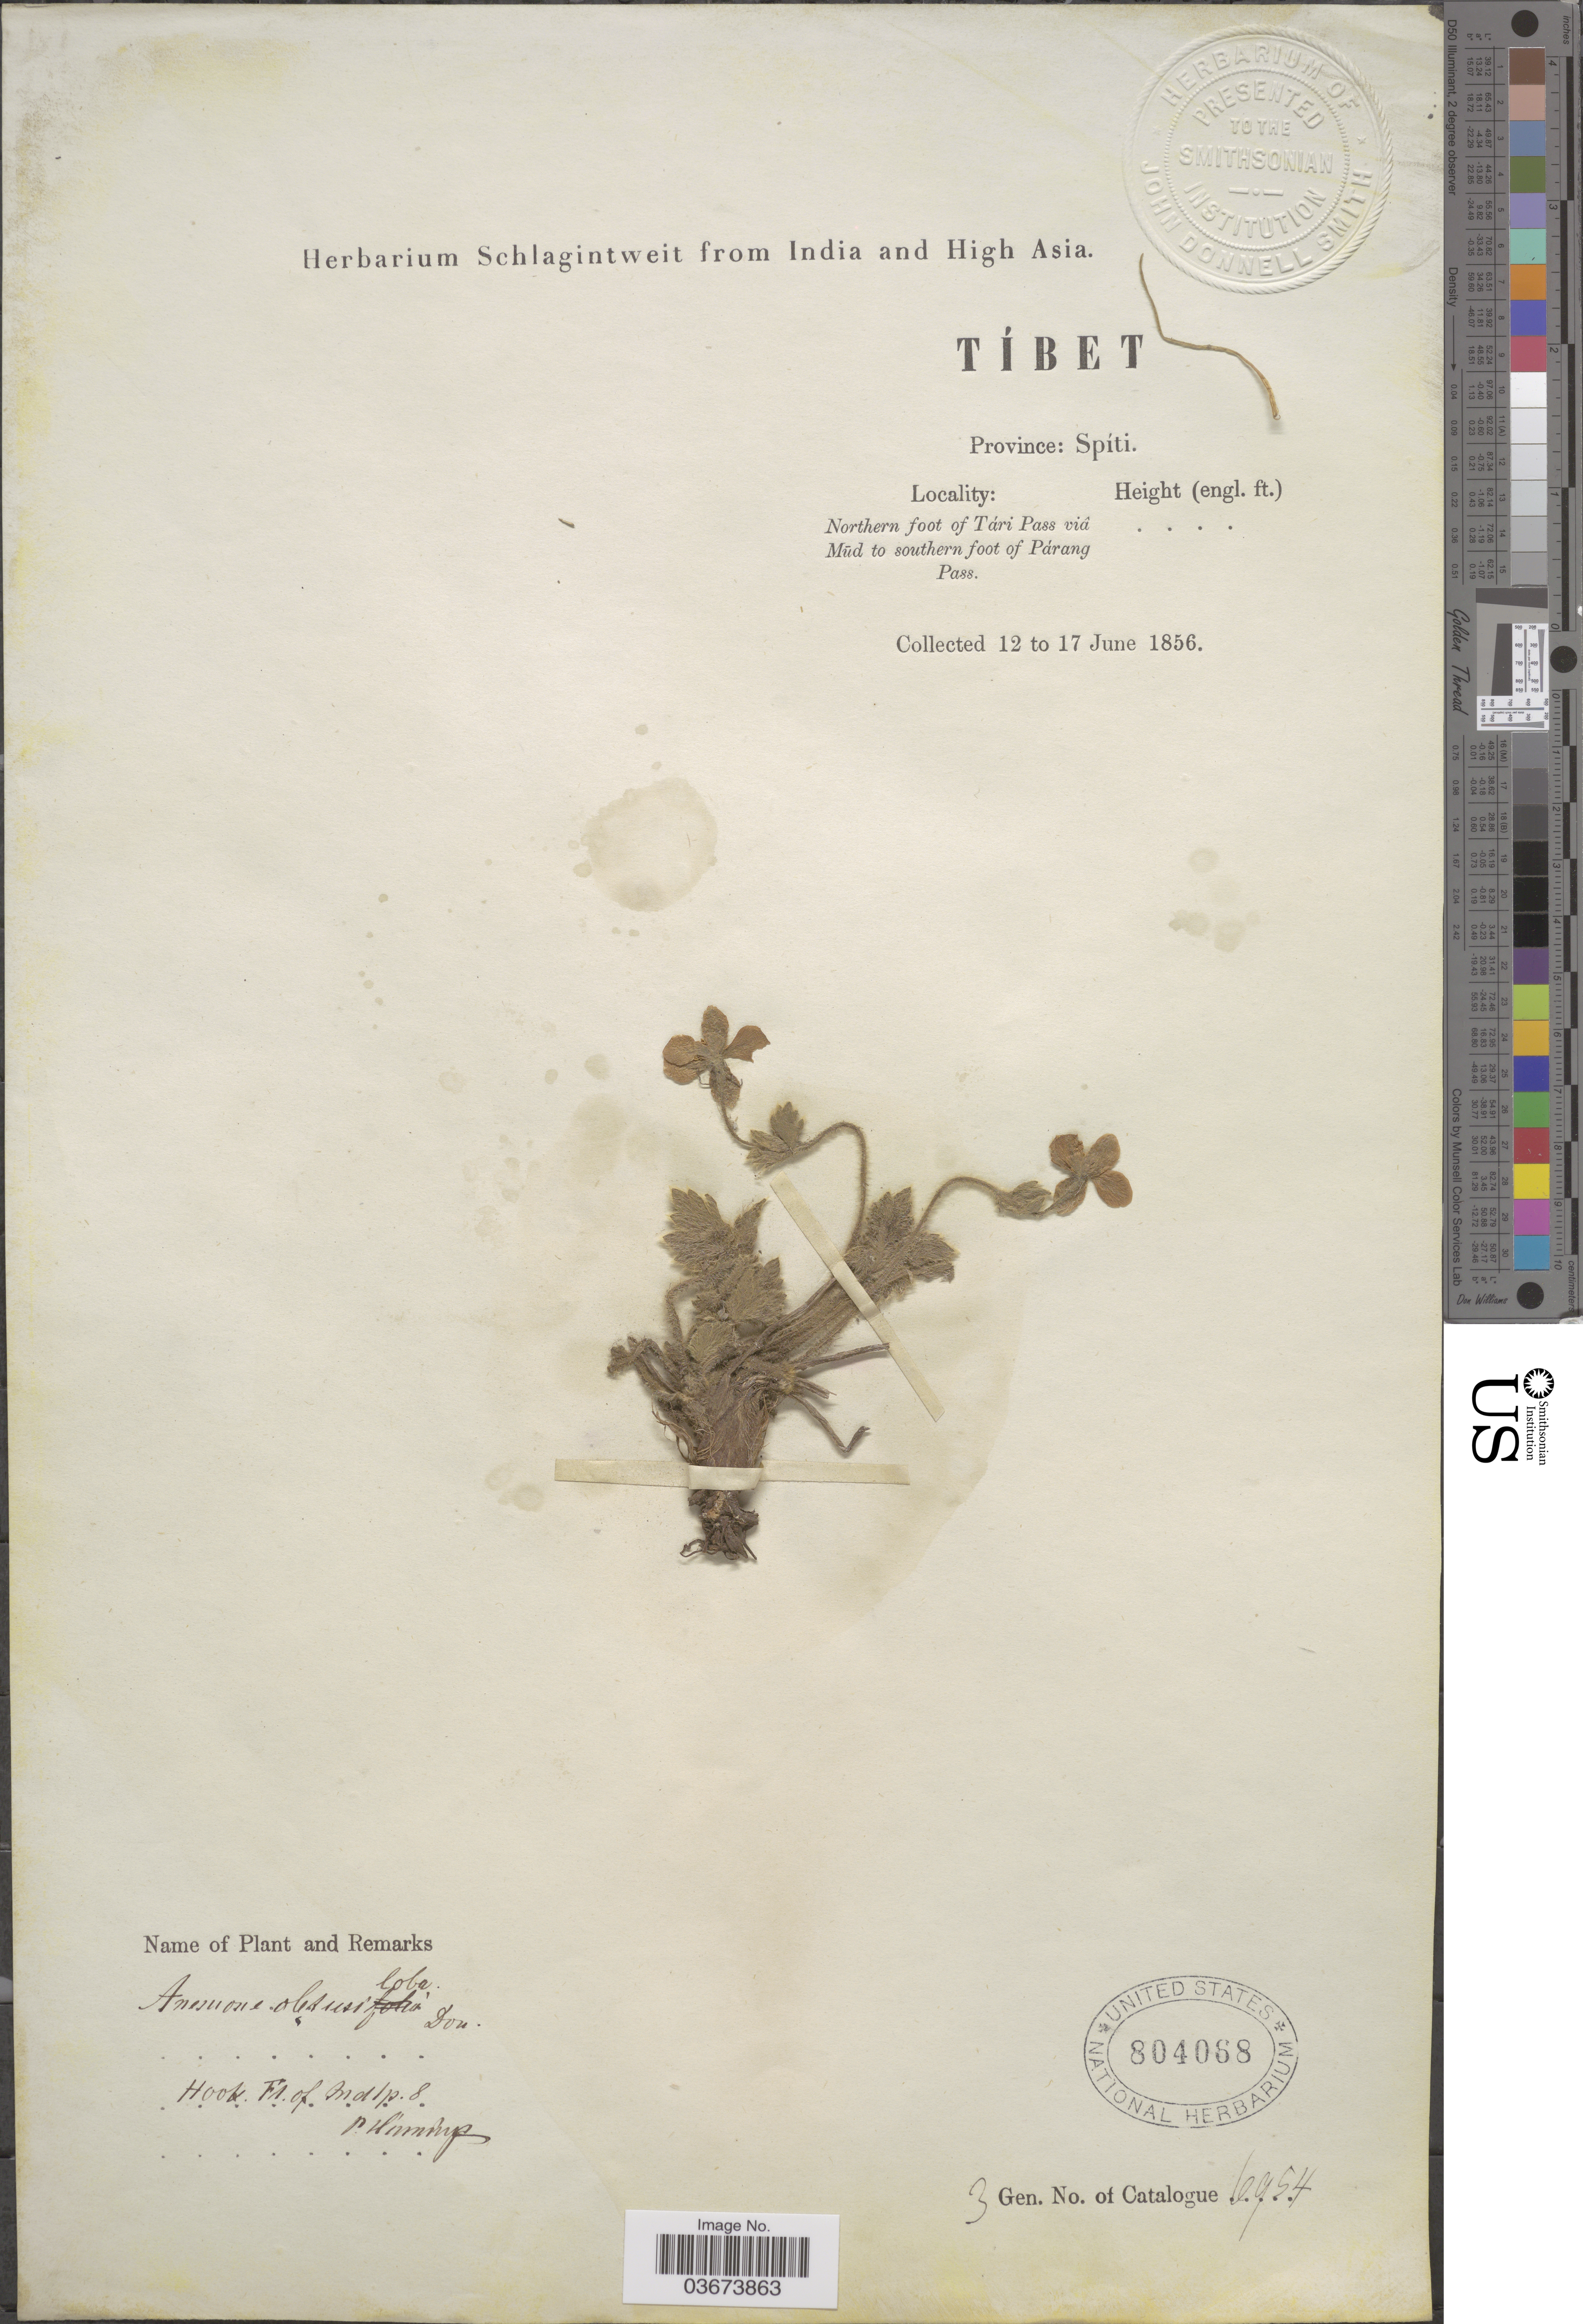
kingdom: Plantae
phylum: Tracheophyta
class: Magnoliopsida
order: Ranunculales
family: Ranunculaceae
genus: Anemone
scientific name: Anemone obtusiloba subsp. obtusiloba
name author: D. Don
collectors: ex herb. Schlagintweit from India and High Asia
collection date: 1856-06-12/1856-06-17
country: China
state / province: Xizang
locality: Tíbet. Province: Spíti. Northern foot of Tári Pass vid Müd to southern foot of Párang Pass.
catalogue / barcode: US 804068